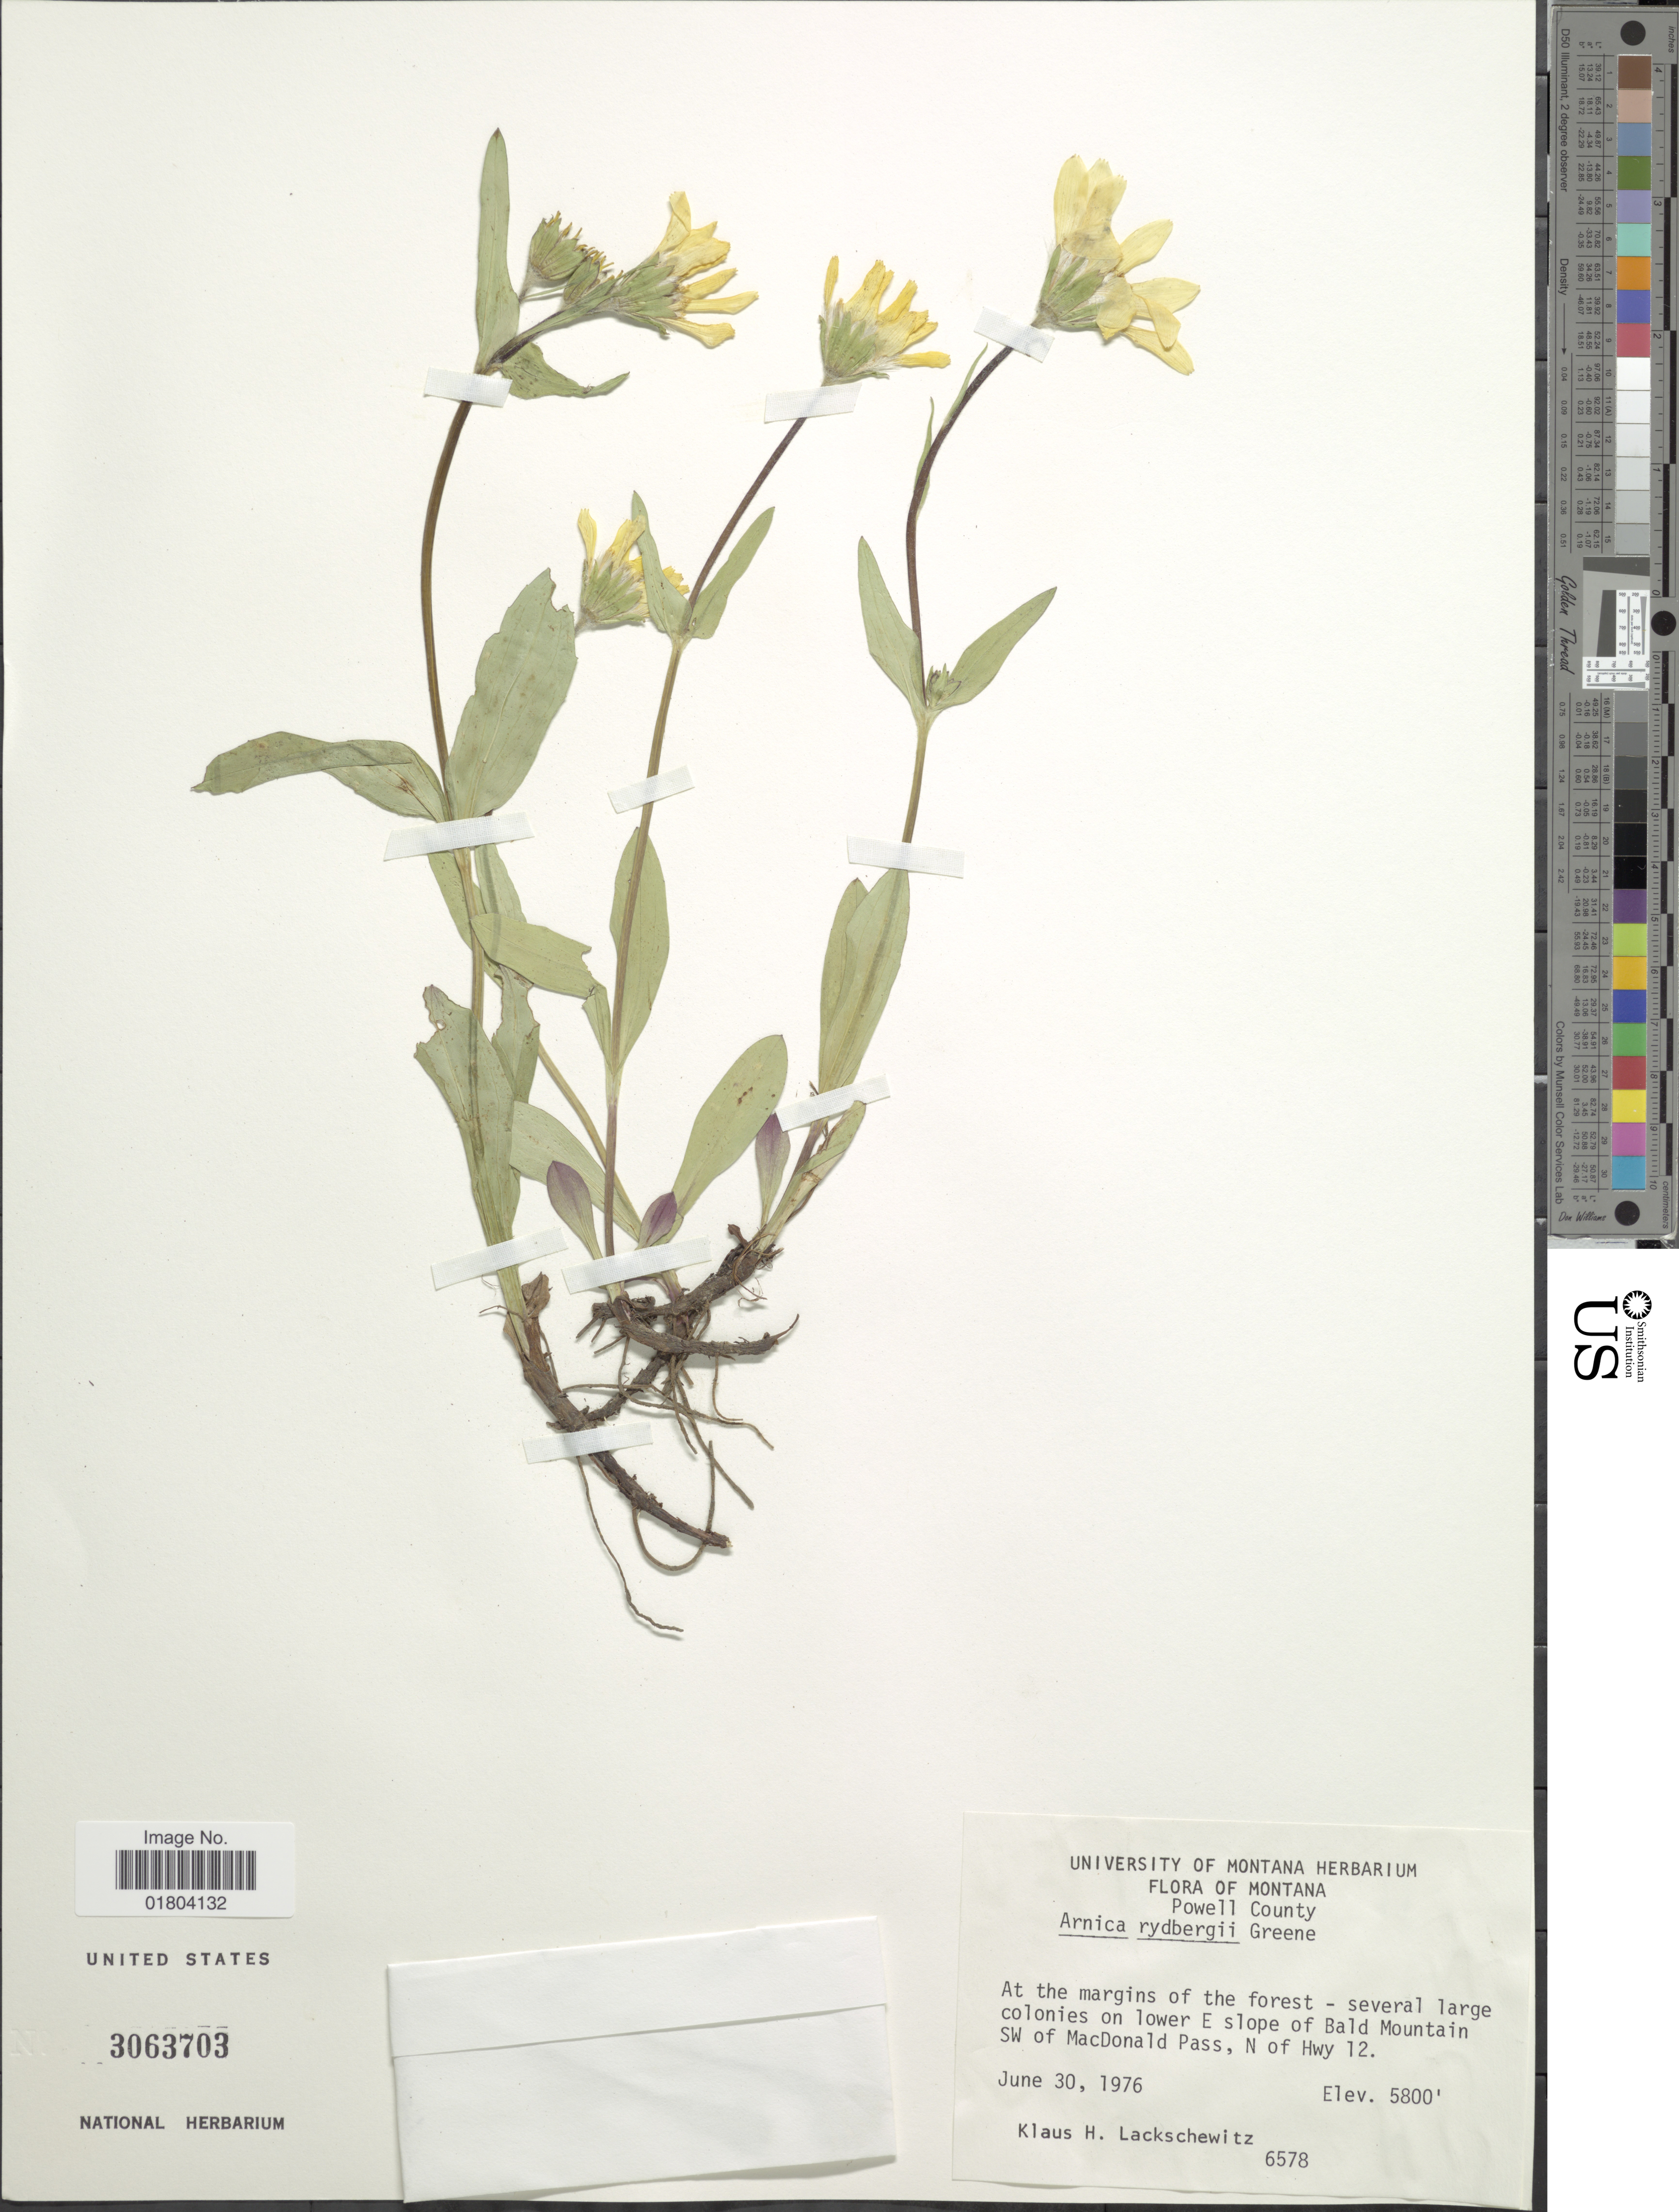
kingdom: Plantae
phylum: Tracheophyta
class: Magnoliopsida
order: Asterales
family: Asteraceae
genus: Arnica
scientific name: Arnica rydbergii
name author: Greene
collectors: K. Lackschewitz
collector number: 6578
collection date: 1976-06-30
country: United States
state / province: Montana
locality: Powell County, At the margins of the forest - several large colonies on lower E slope of Bald Mountain SW of MacDonald Pass, N of Hwy 12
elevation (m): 1768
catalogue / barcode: US 3063703